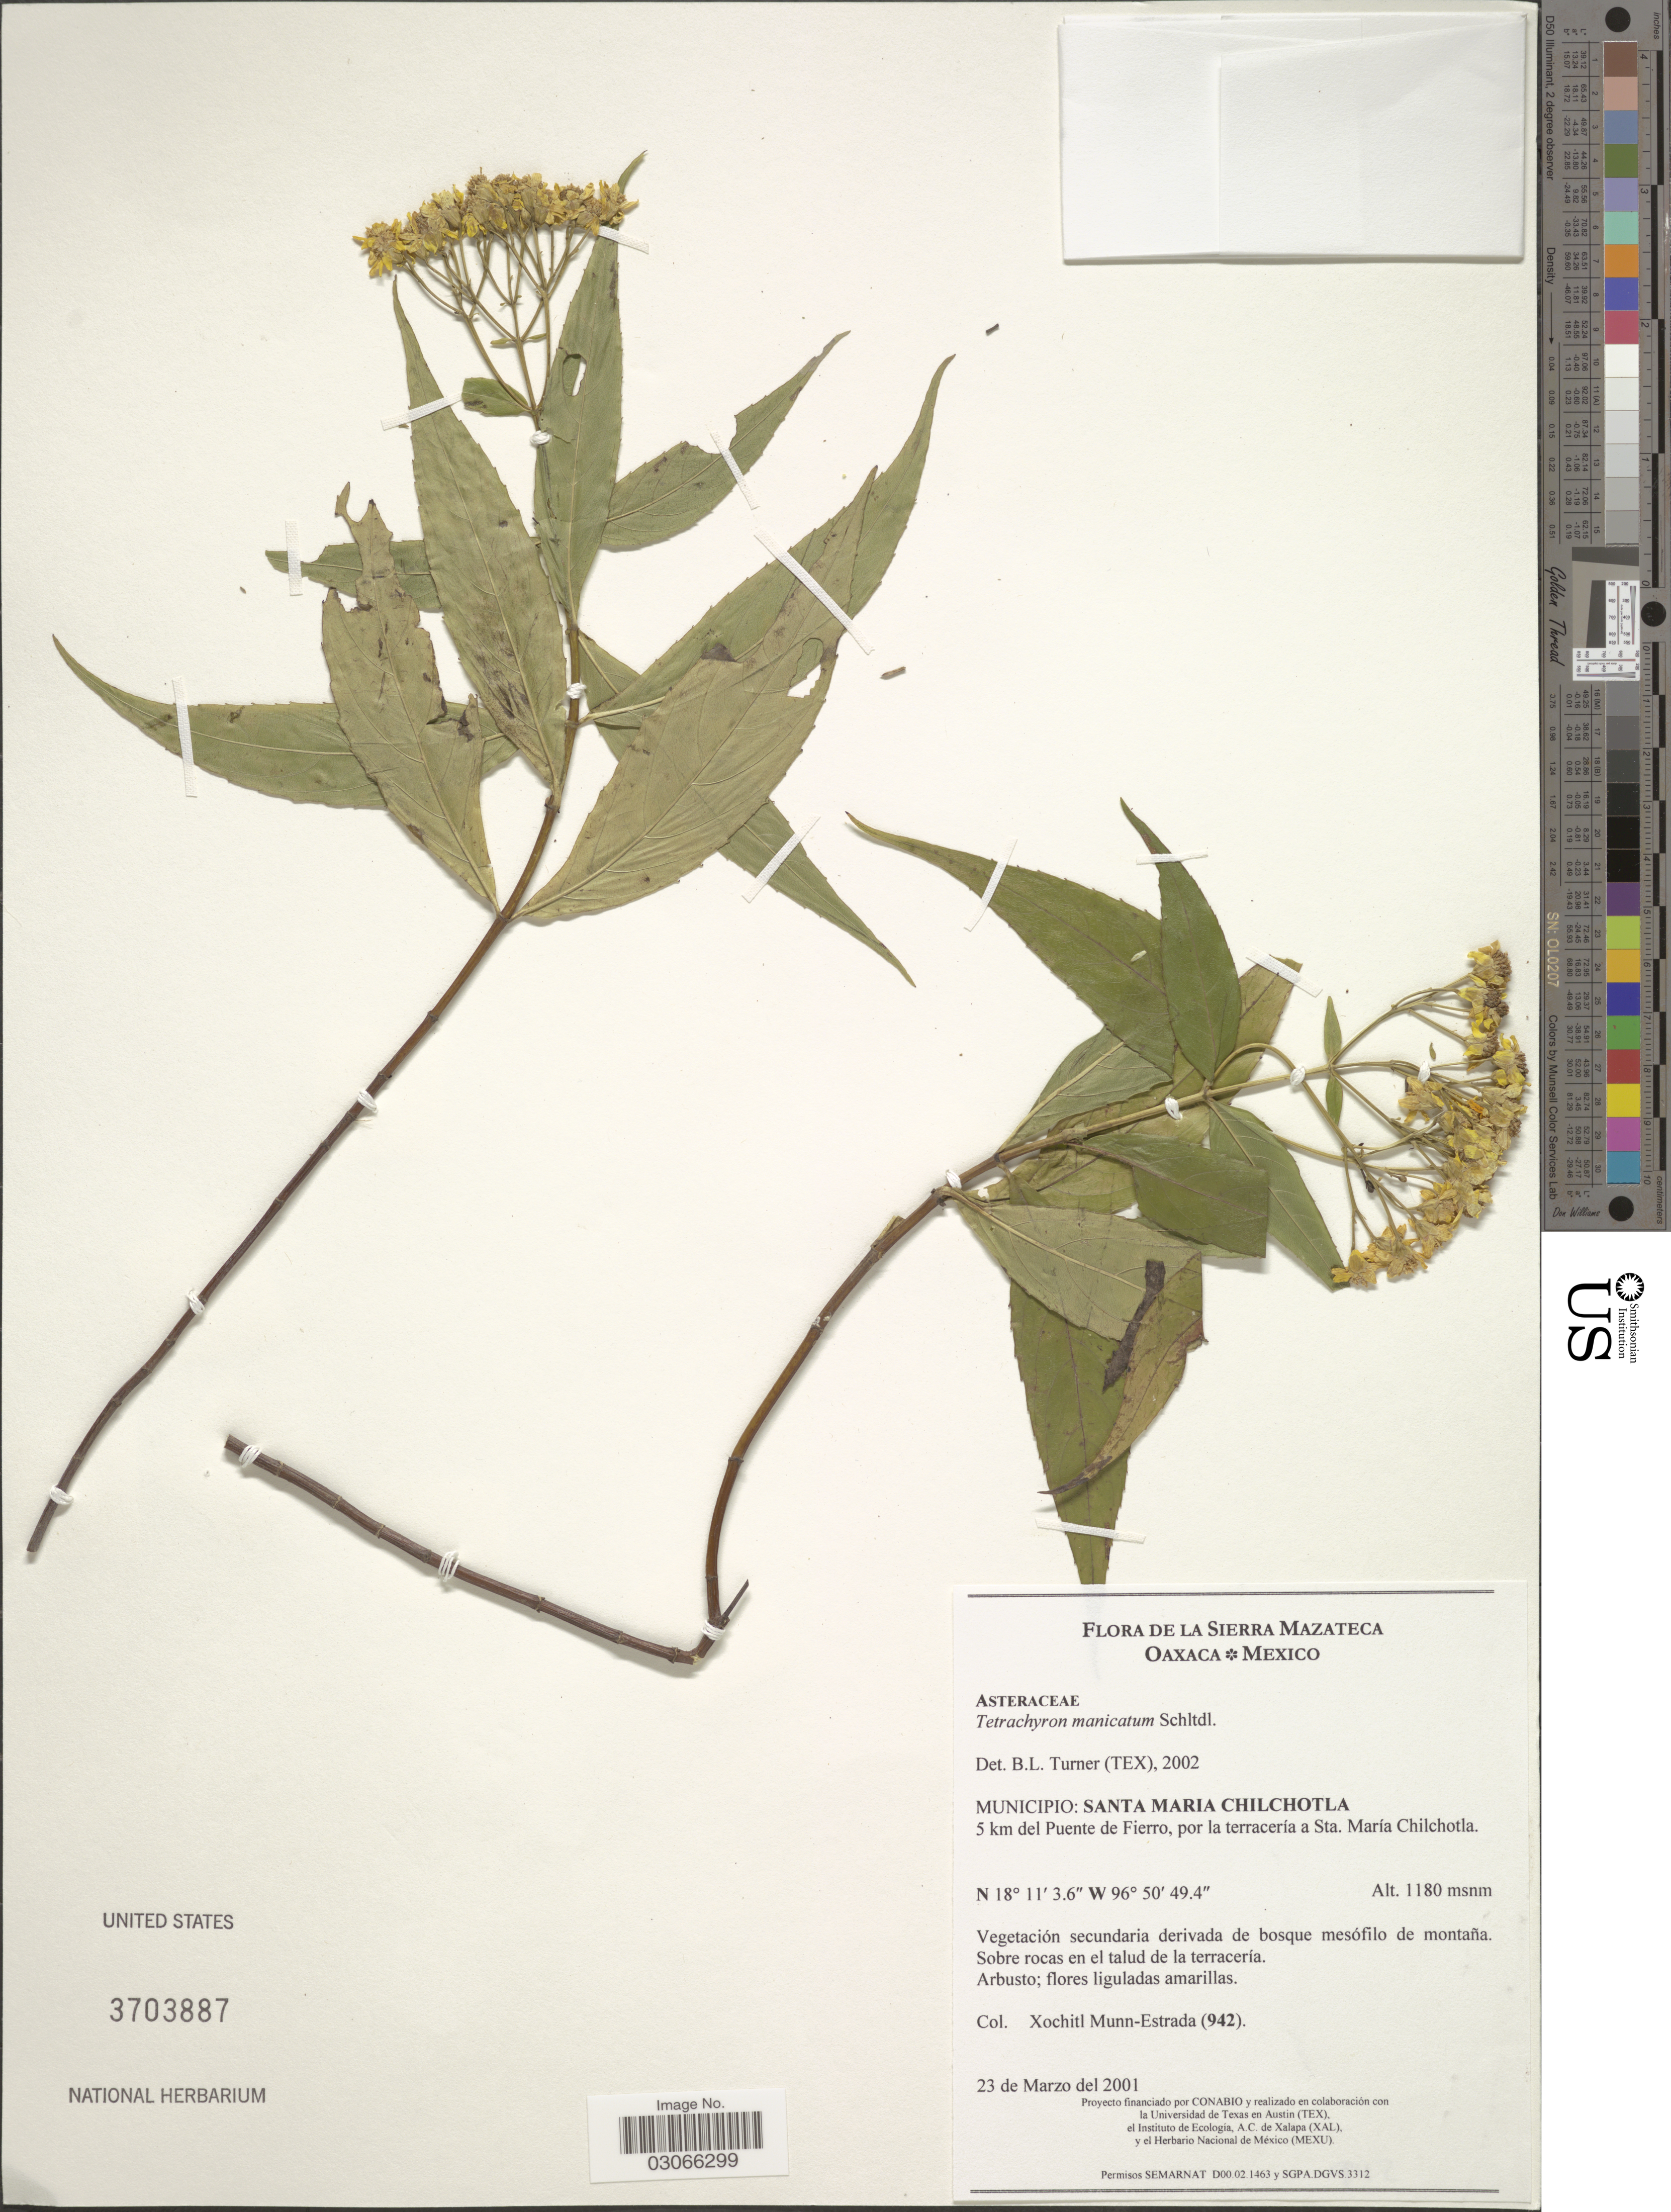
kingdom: Plantae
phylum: Tracheophyta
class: Magnoliopsida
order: Asterales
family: Asteraceae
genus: Tetrachyron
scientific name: Tetrachyron manicatum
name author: Schltdl.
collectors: X. Munn-Estrada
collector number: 942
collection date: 2001-03-23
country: Mexico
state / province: Oaxaca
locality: La Sierra Mazateca. Municipio: Santa Maria Chilchotla. 5 km del Puente de Fierro, por la terracería a Sta. María Chilchotla.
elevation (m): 1180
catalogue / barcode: US 3703887